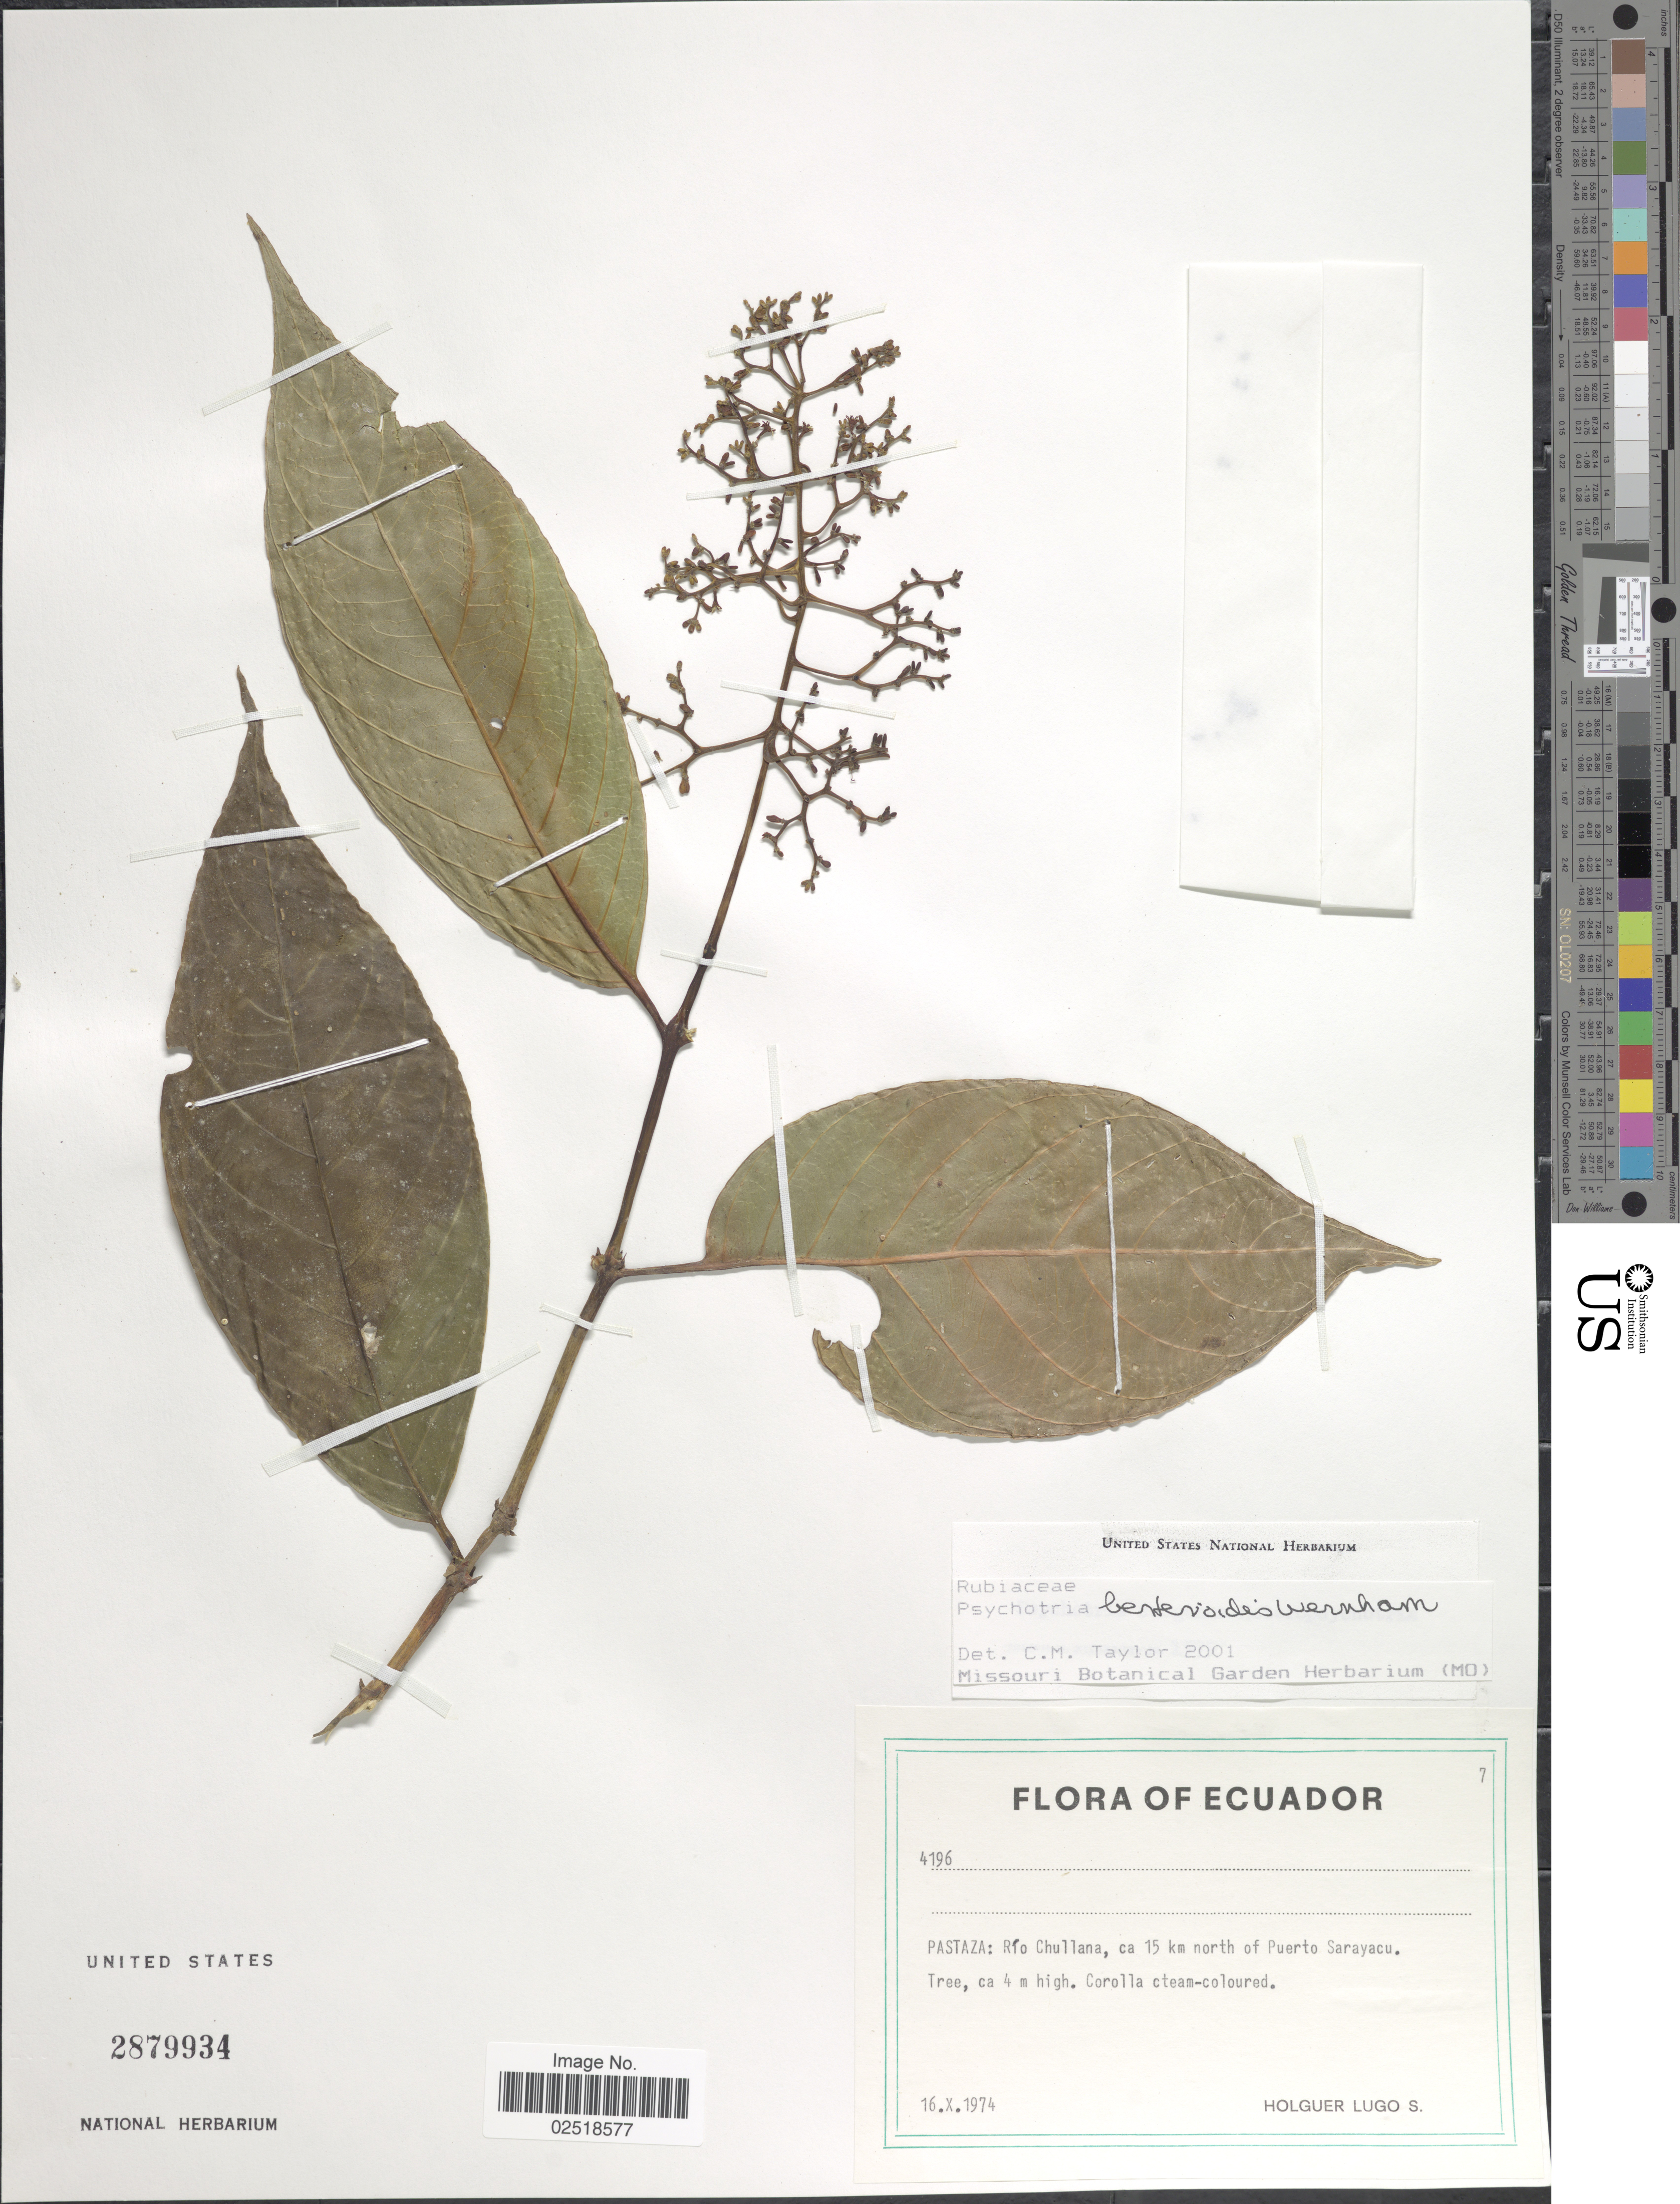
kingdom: Plantae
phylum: Tracheophyta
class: Magnoliopsida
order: Gentianales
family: Rubiaceae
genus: Psychotria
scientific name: Psychotria bertieroides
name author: Wernham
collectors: H. Lugo S.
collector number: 4196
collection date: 1974-10-16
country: Ecuador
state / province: Pastaza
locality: Río Chullana, ca 15 km north of Puerto Sarayacu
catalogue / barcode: US 2879934